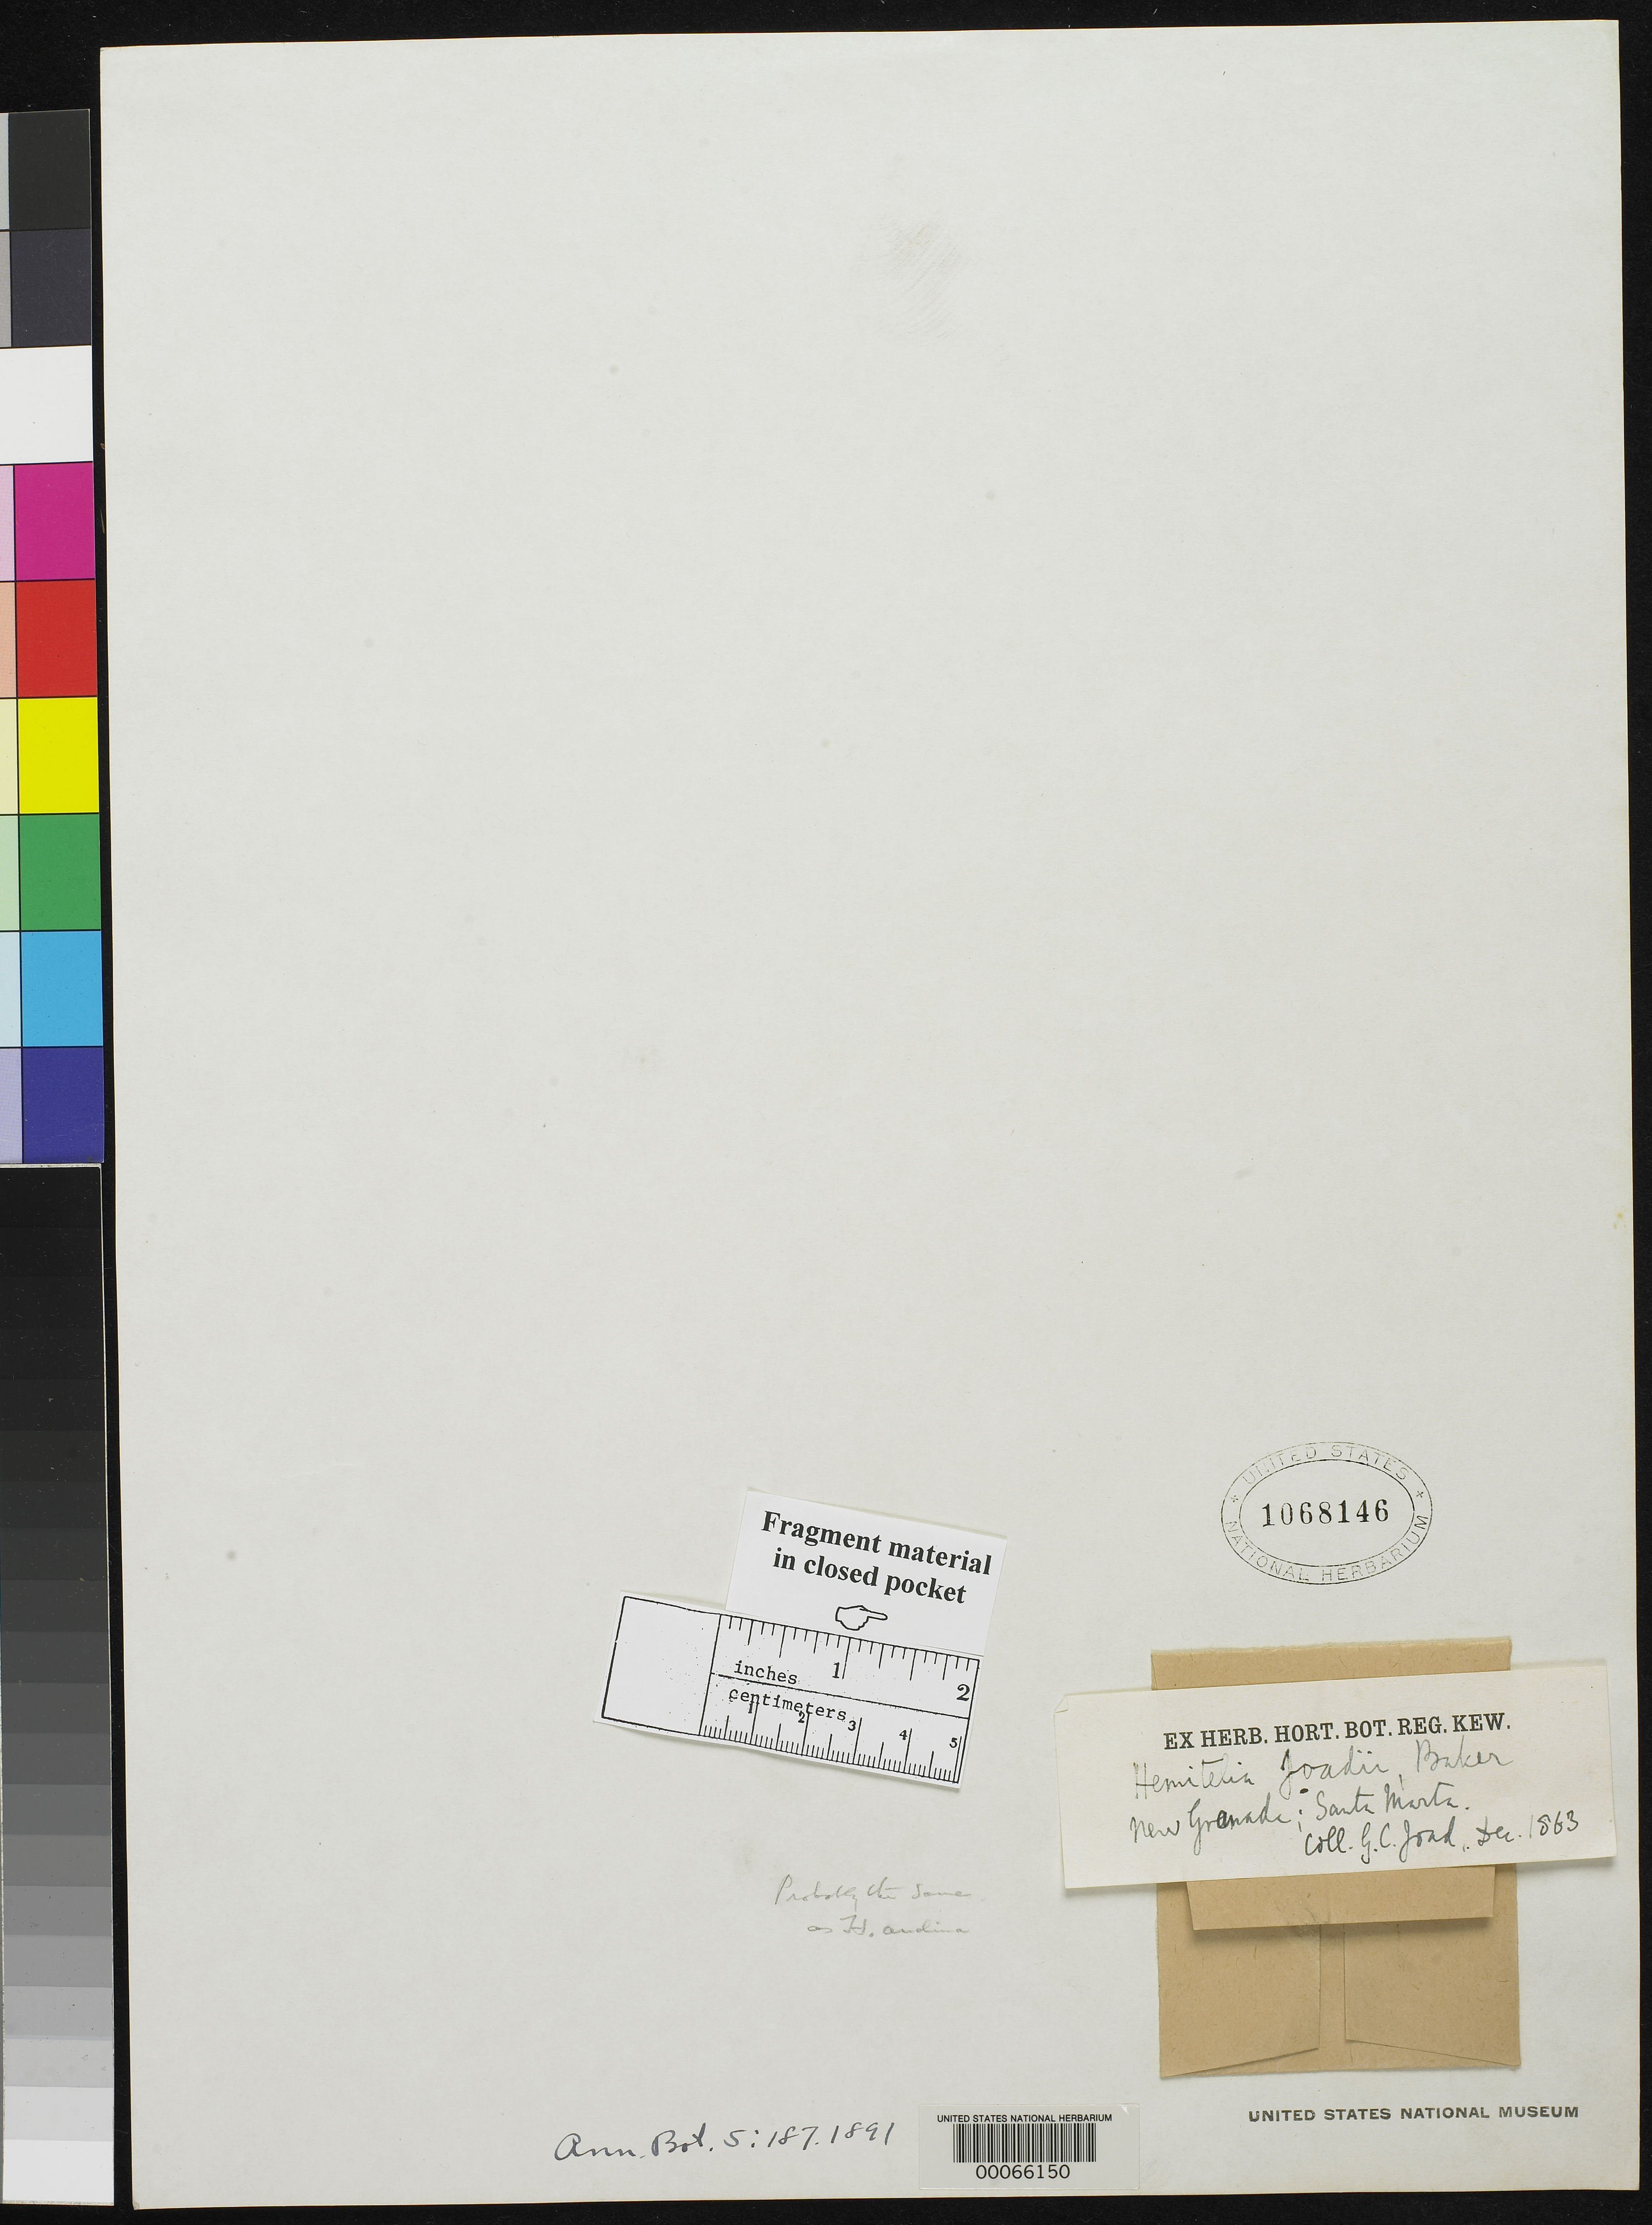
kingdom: Plantae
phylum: Tracheophyta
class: Polypodiopsida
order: Cyatheales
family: Cyatheaceae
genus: Hemitelia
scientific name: Hemitelia joadii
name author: Baker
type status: Type Fragment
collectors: G. C. Joad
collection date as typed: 1863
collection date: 1863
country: Colombia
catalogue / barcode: US 1068146